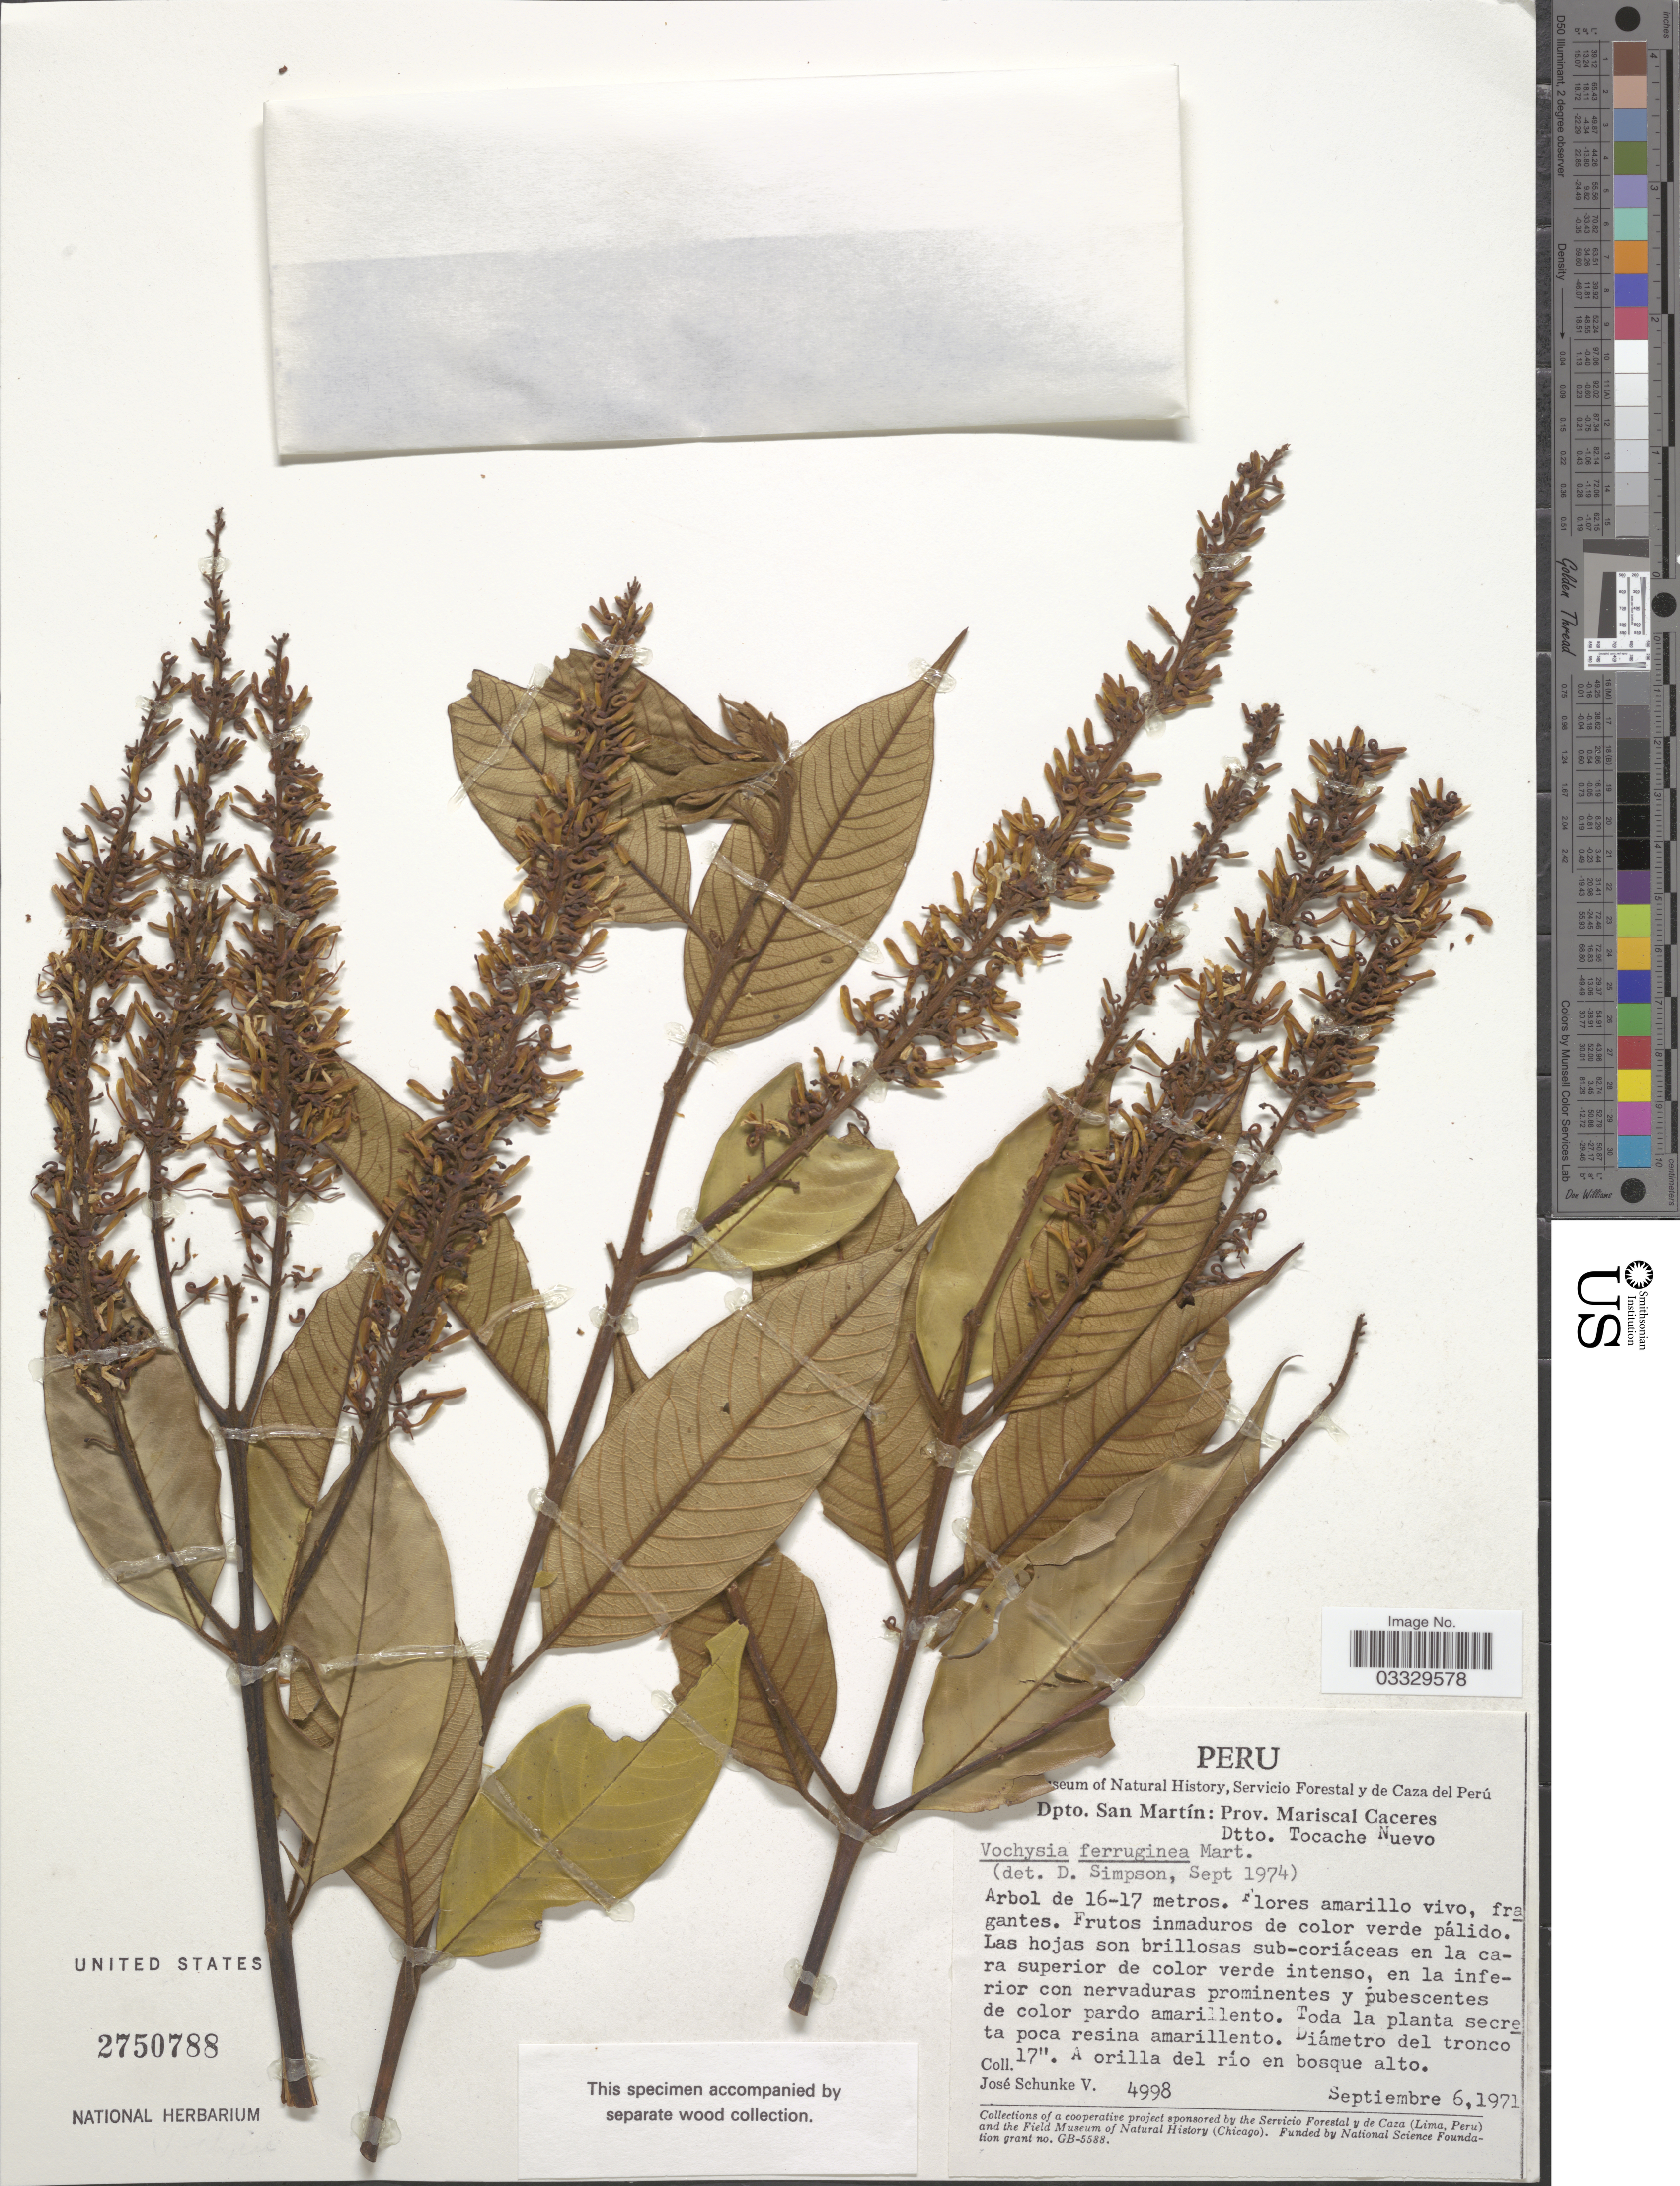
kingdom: Plantae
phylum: Tracheophyta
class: Magnoliopsida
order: Myrtales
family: Vochysiaceae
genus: Vochysia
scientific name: Vochysia ferruginea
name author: Mart.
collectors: J. Schunke Vigo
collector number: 4998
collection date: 1971-09-06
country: Peru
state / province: San Martín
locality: Dpto. San Martín: Prov. Mariscal Caceres. Dtto. Tocache Nuevo.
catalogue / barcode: US 2750788